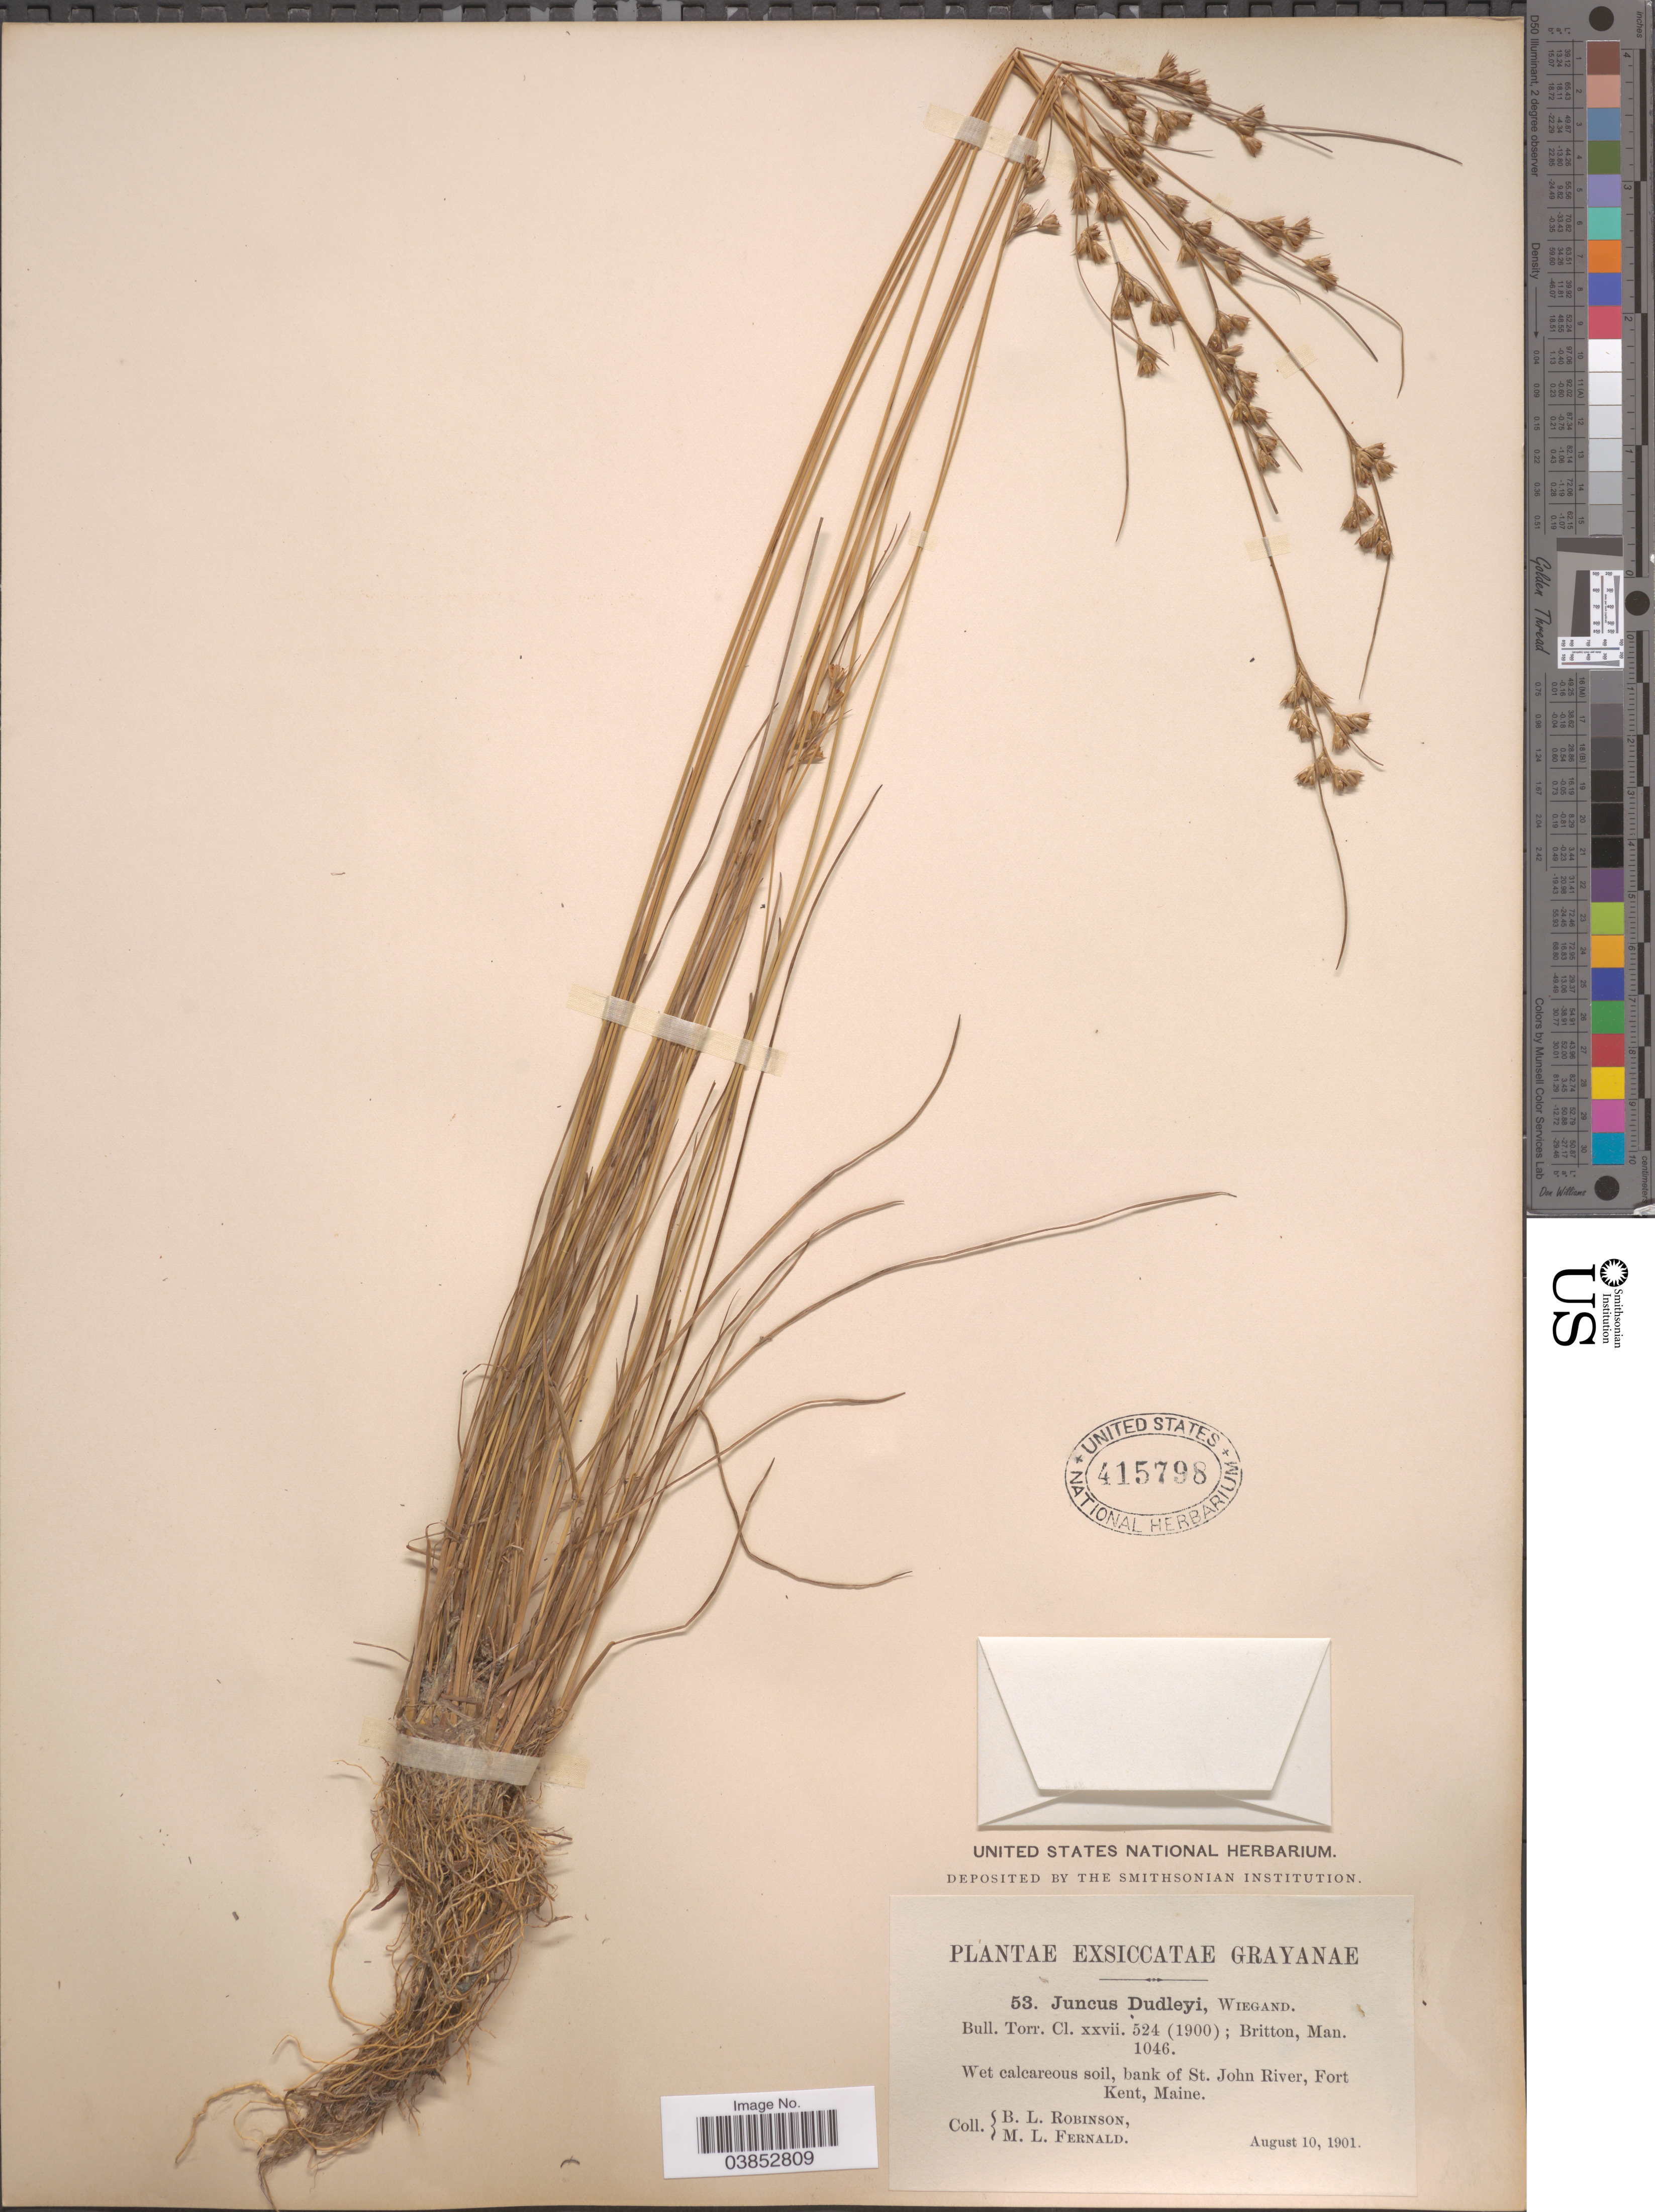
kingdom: Plantae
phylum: Tracheophyta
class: Liliopsida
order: Poales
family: Juncaceae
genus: Juncus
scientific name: Juncus dudleyi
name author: Wiegand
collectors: B. L. Robinson & M. L. Fernald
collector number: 53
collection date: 1901-08-10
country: United States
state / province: Maine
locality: Grayanae. Wet calcareous soil, bank of St. John River, Fort Kent.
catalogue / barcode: US 415798